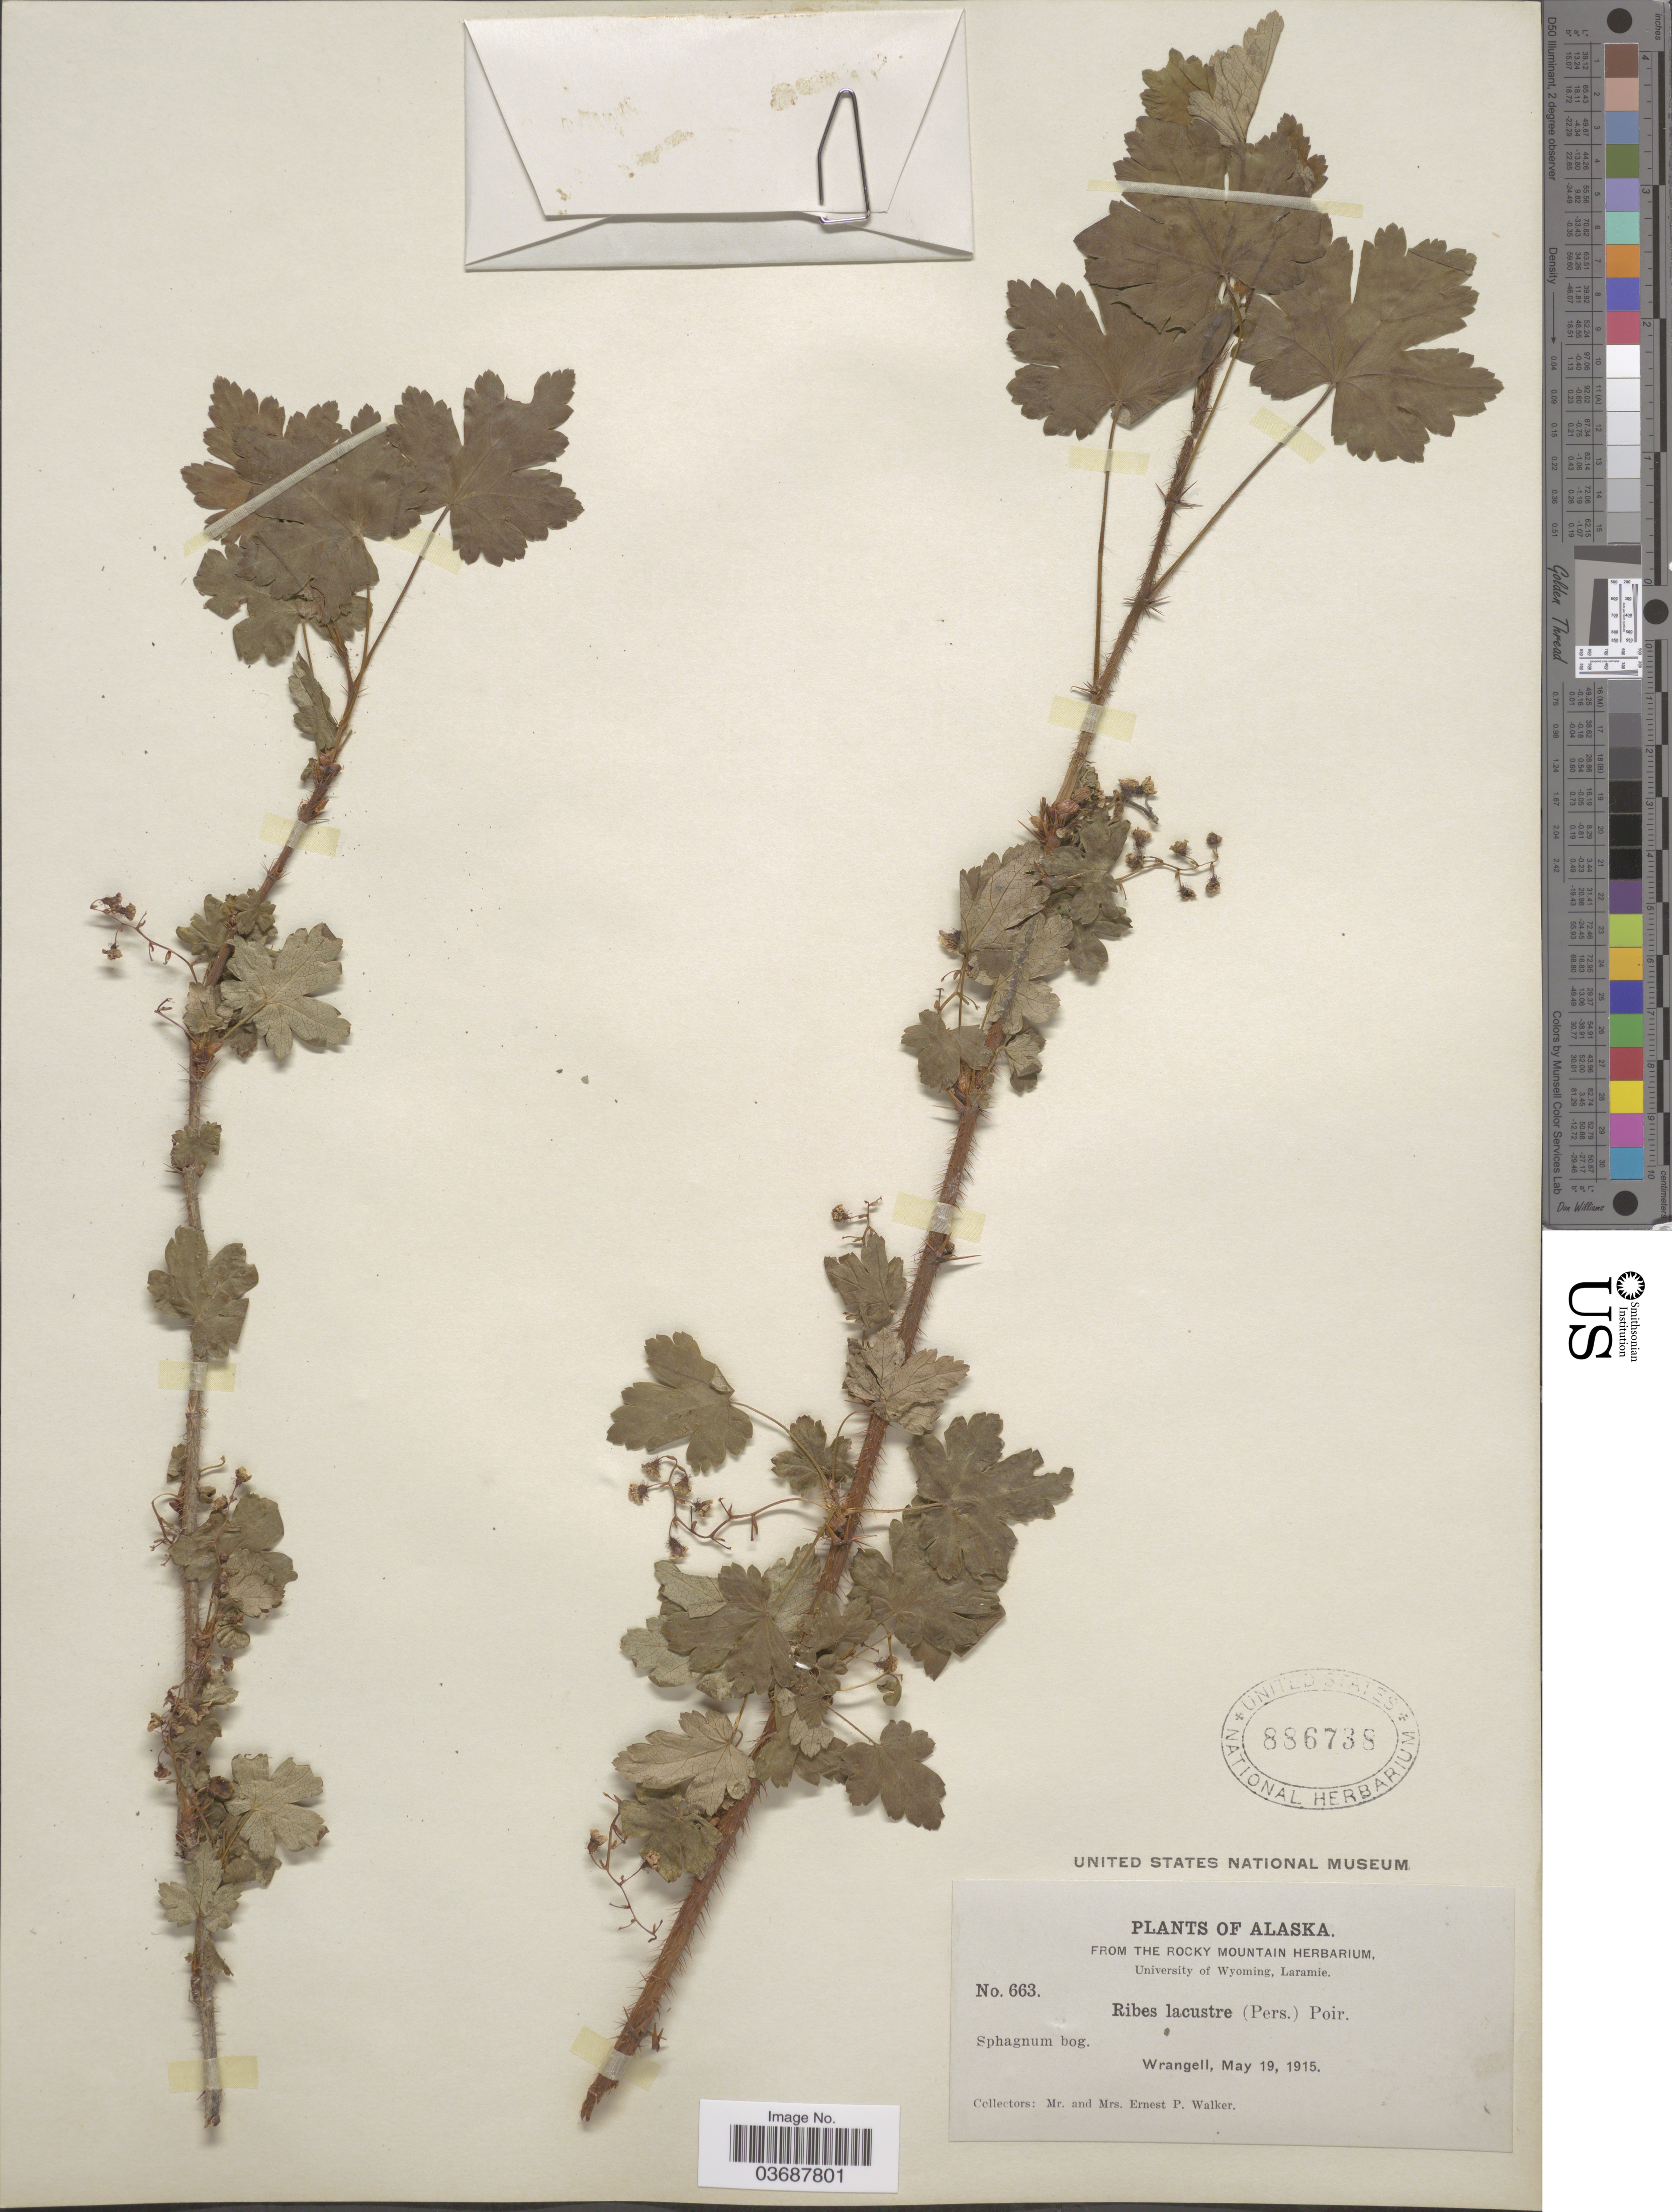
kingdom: Plantae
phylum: Tracheophyta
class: Magnoliopsida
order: Saxifragales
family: Grossulariaceae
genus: Ribes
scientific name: Ribes lacustre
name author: (Pers.) Poir.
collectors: E. P. Walker & E. Walker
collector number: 663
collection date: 1915-05-19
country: United States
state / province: Alaska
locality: Wrangell.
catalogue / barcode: US 886738